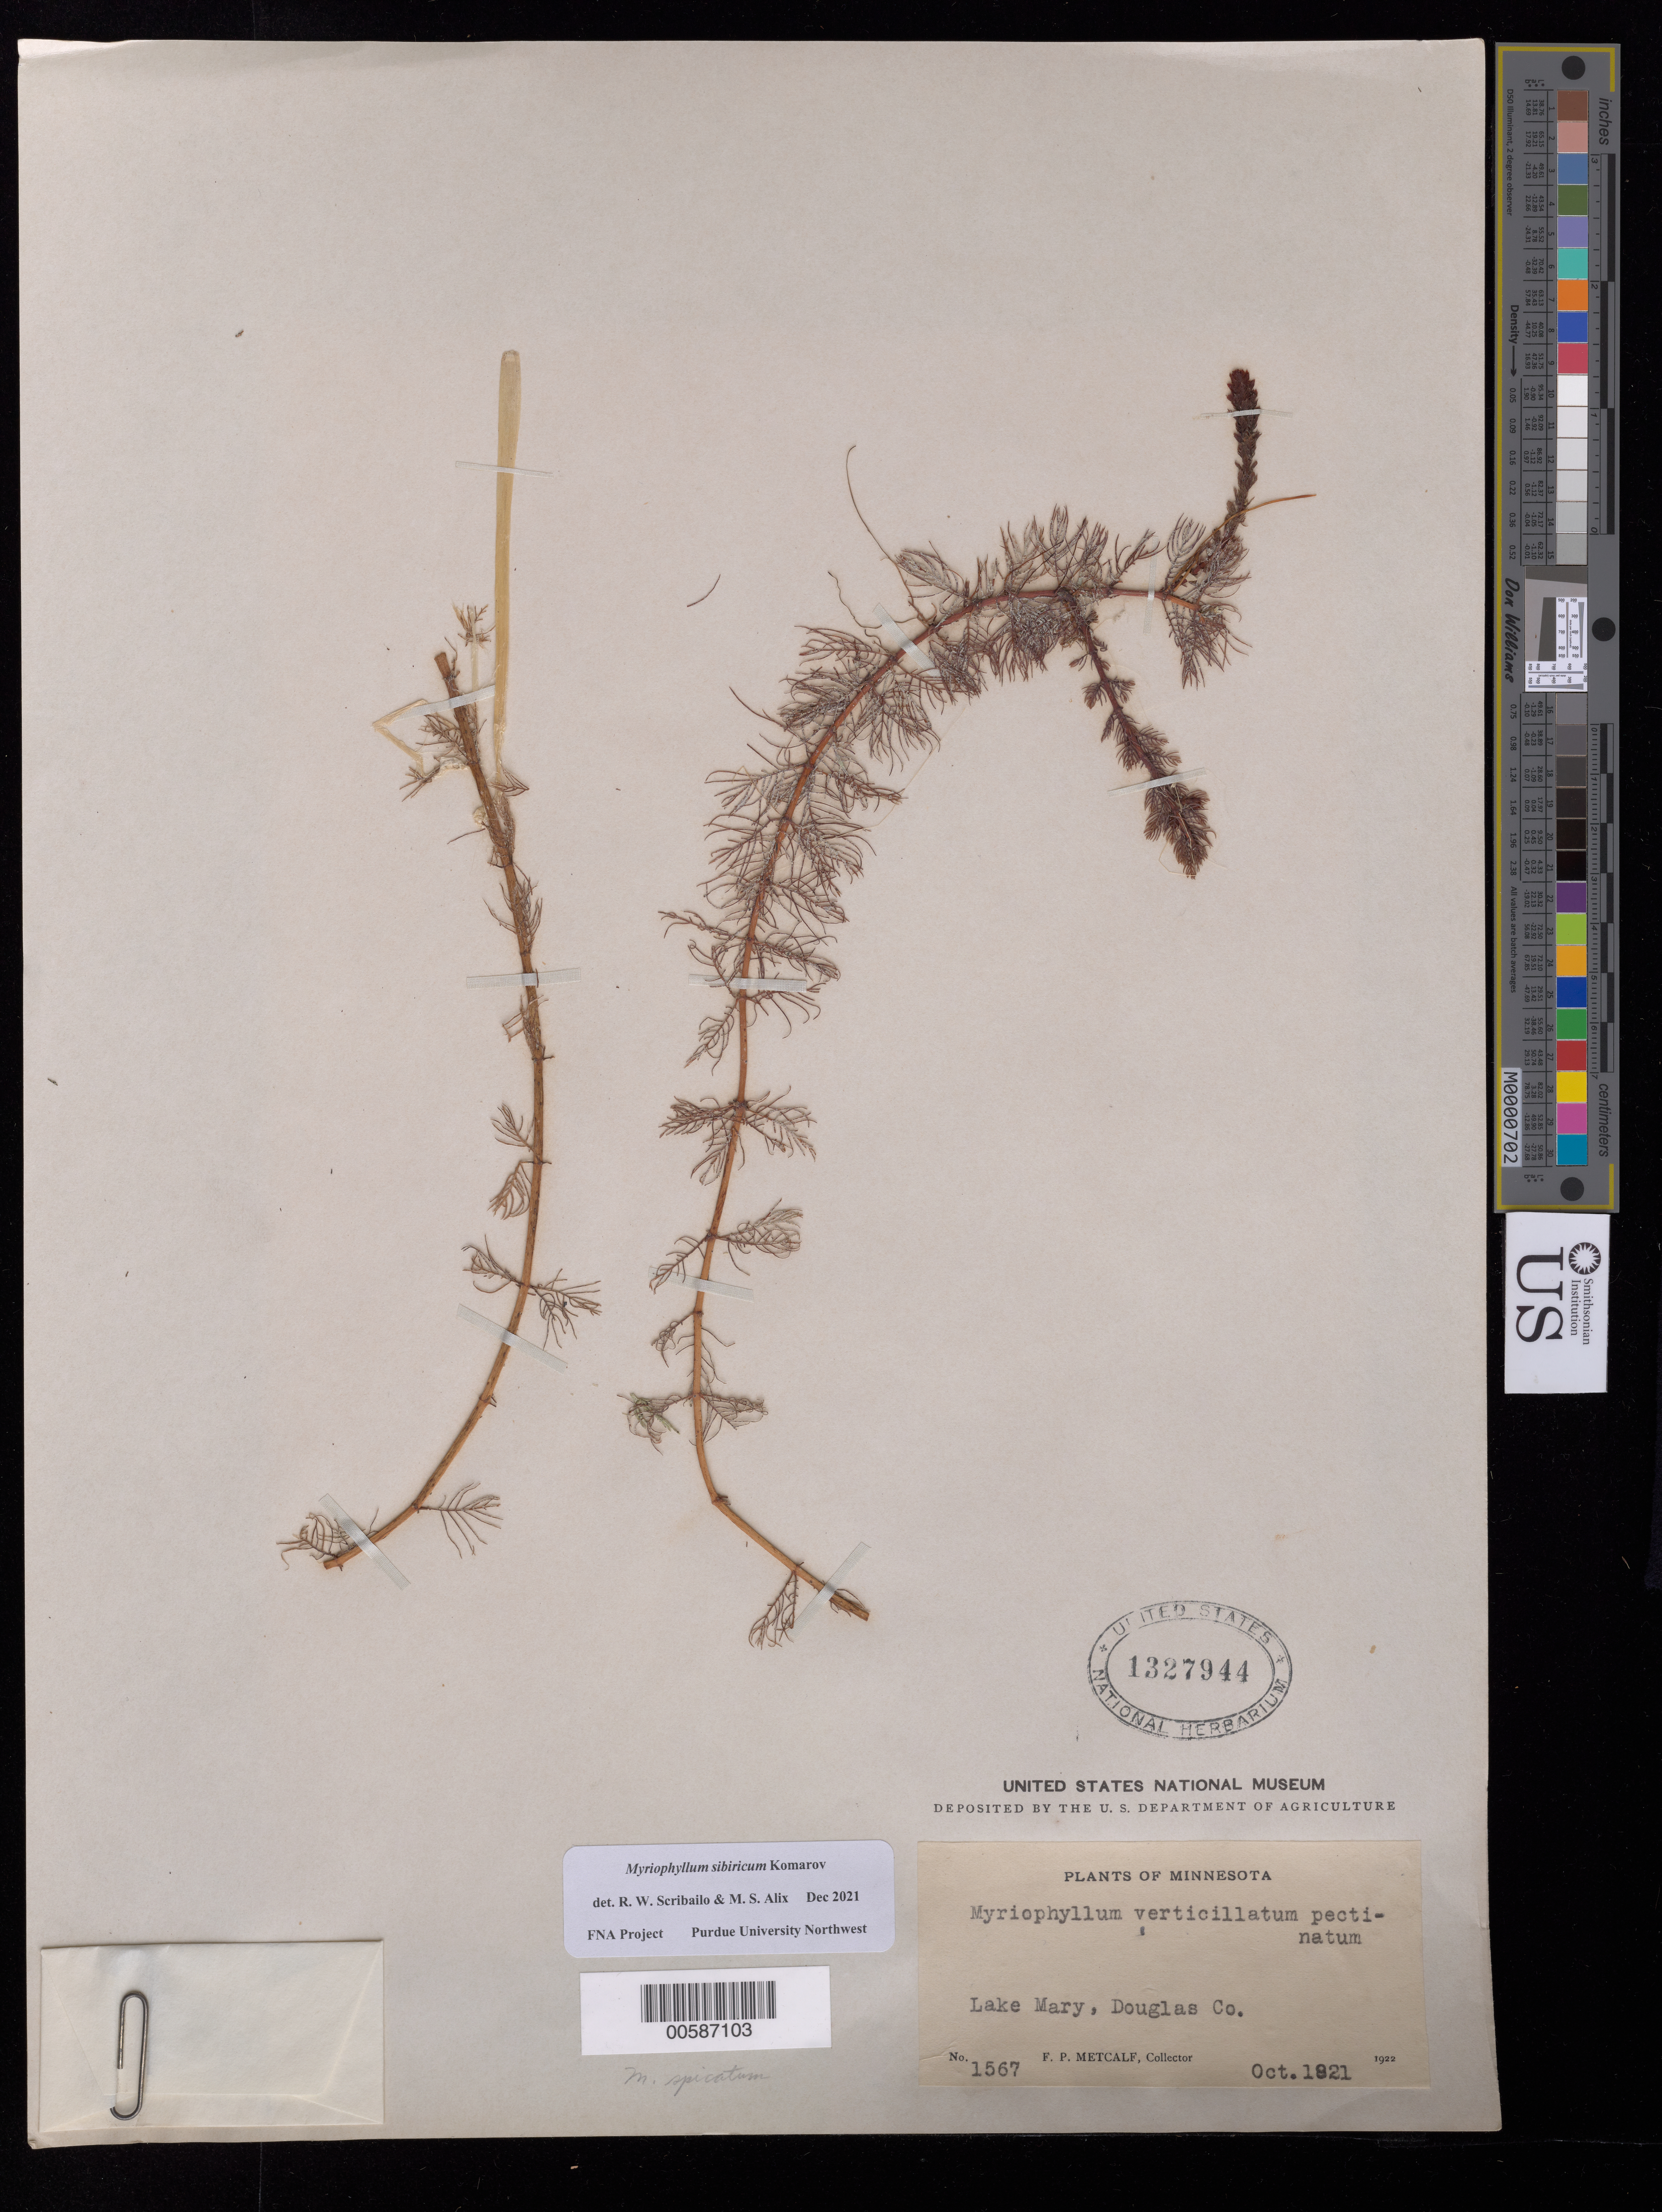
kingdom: Plantae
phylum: Tracheophyta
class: Magnoliopsida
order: Saxifragales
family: Haloragaceae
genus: Myriophyllum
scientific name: Myriophyllum sibiricum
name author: Kom.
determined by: Scribailo, R. W.; Alix, M. S.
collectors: F. P. Metcalf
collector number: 1567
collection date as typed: Oct 1921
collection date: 1921-10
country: United States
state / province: Minnesota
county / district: Douglas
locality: Lake Mary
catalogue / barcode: US 1327944